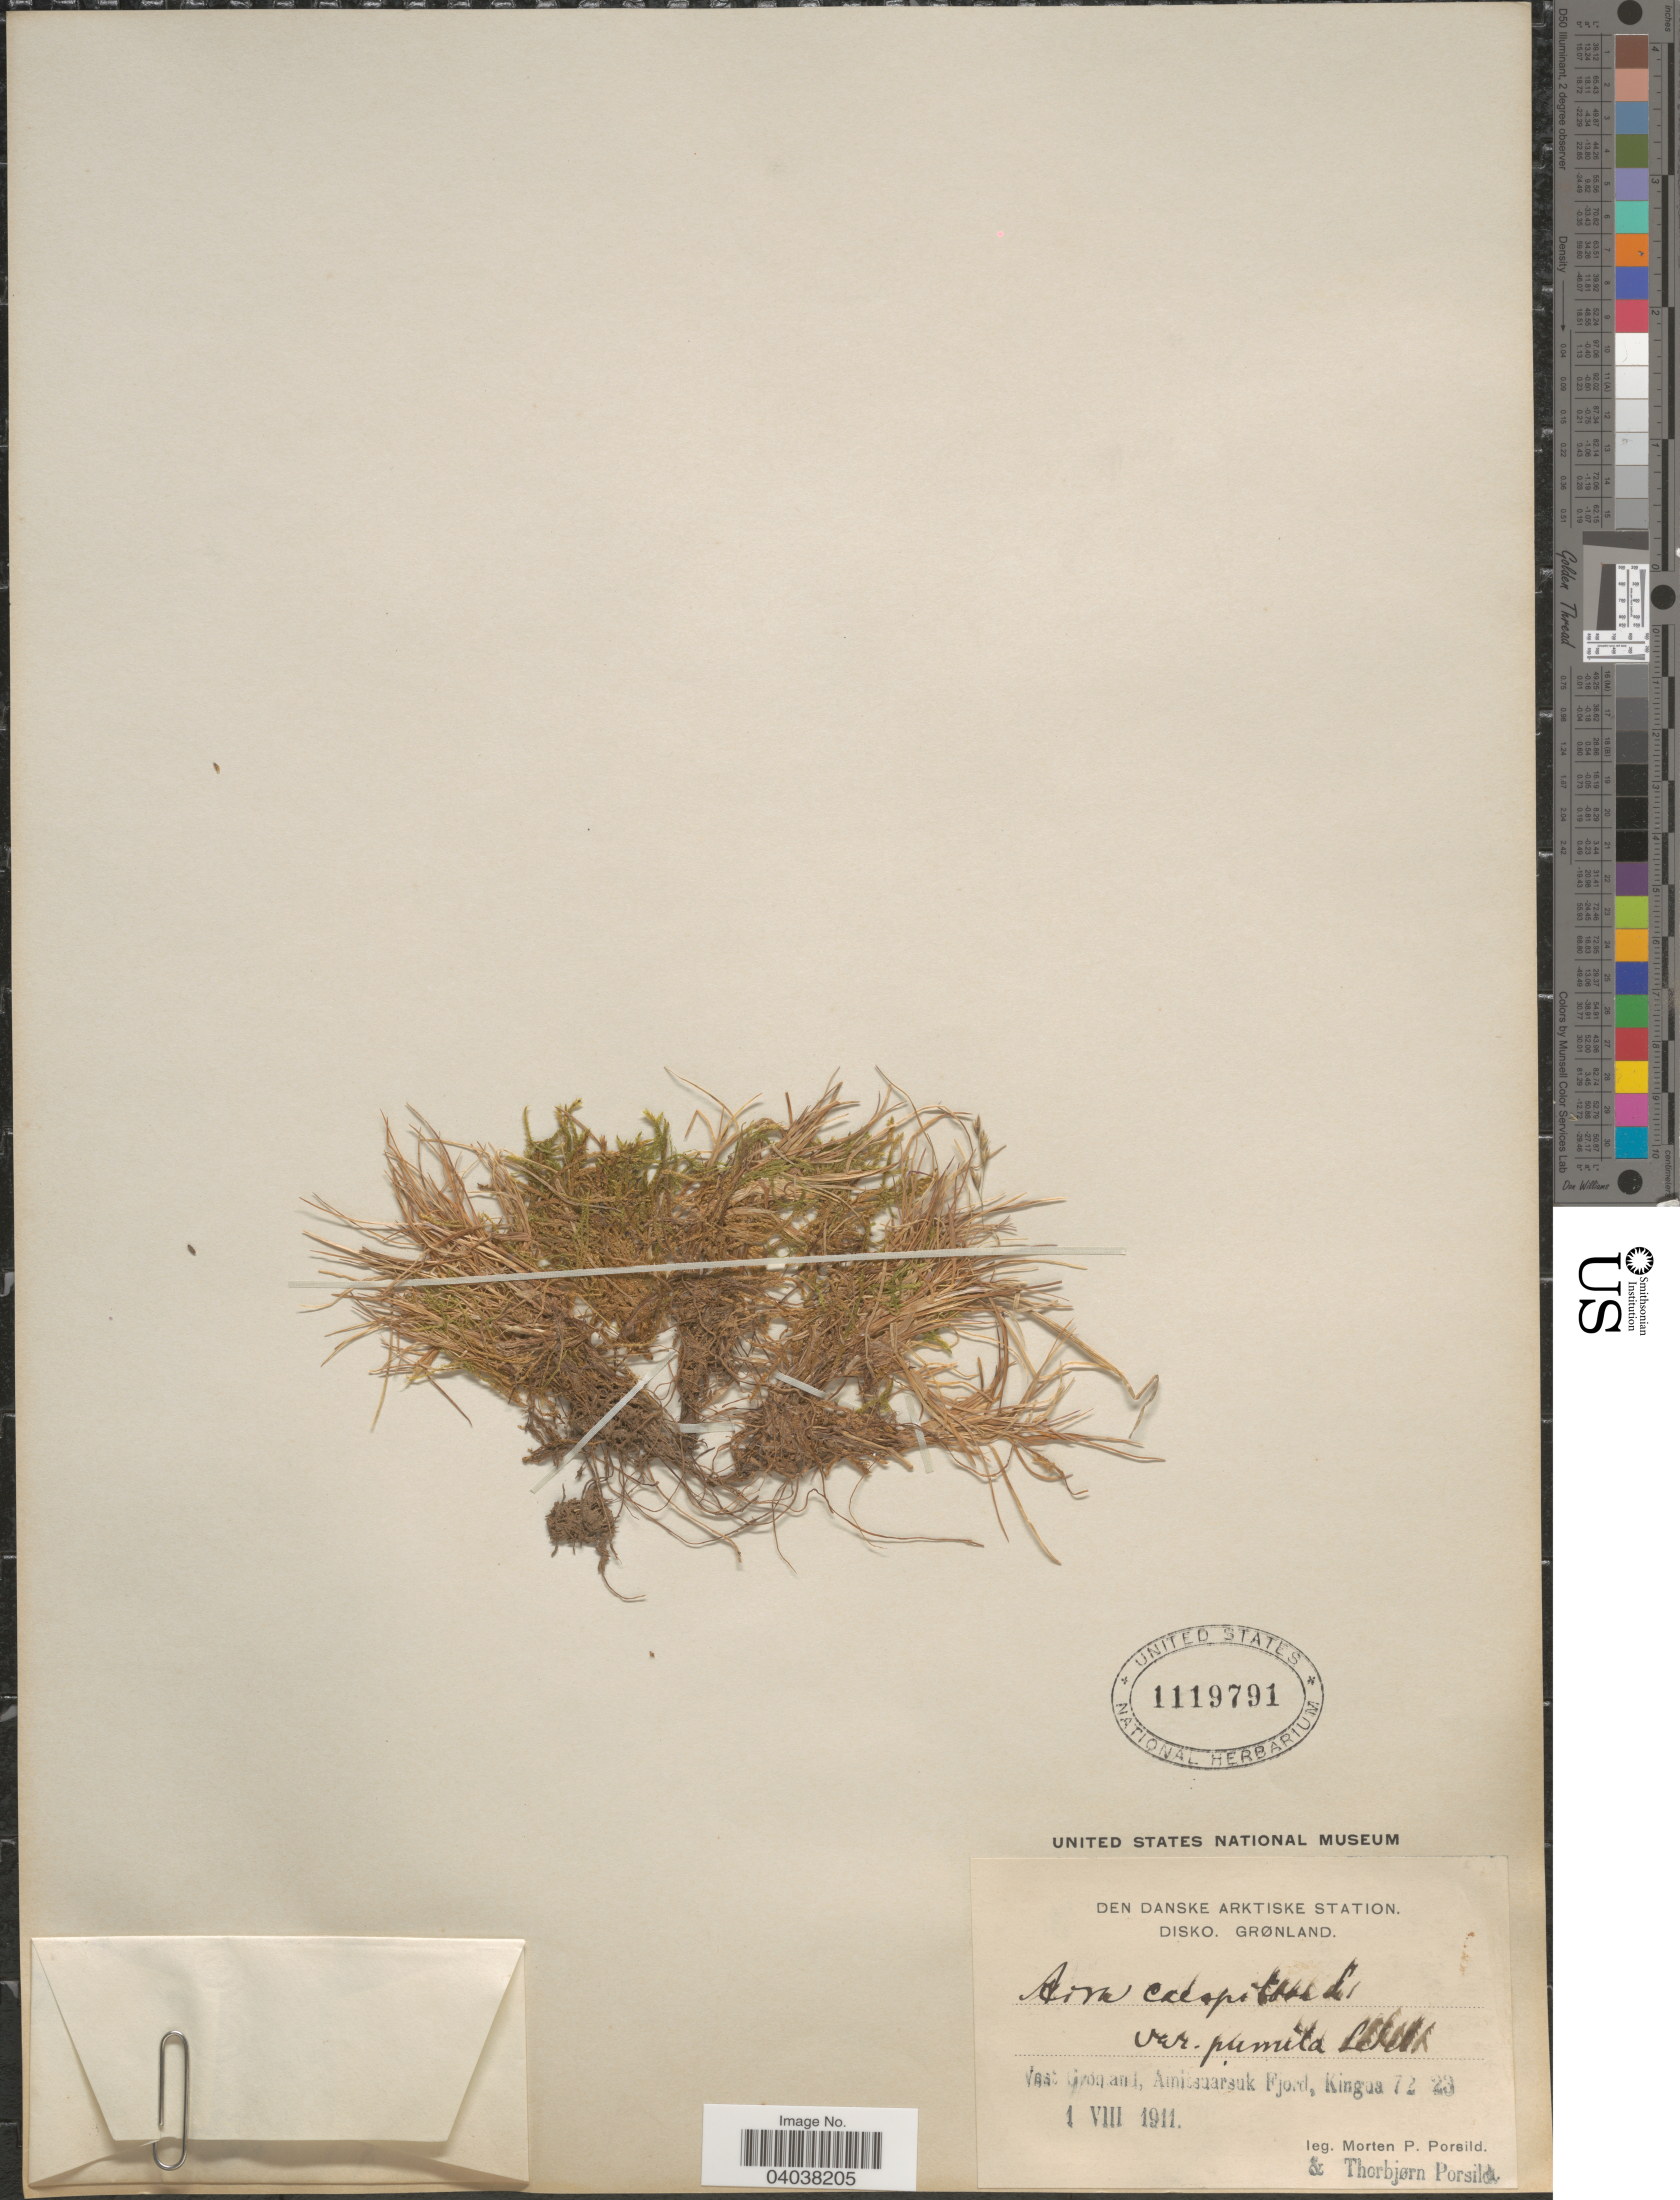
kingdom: Plantae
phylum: Tracheophyta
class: Liliopsida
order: Poales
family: Poaceae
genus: Deschampsia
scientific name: Deschampsia cespitosa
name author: (L.) P. Beauv.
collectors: M. P. Porsild & T. Porsild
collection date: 1911-08-01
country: Greenland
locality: Den Danske Arktiske Station. Disko. Grønland. Vest. Gronland, Ainitssaarsuk Fjord, Kingua.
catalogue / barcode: US 1119791